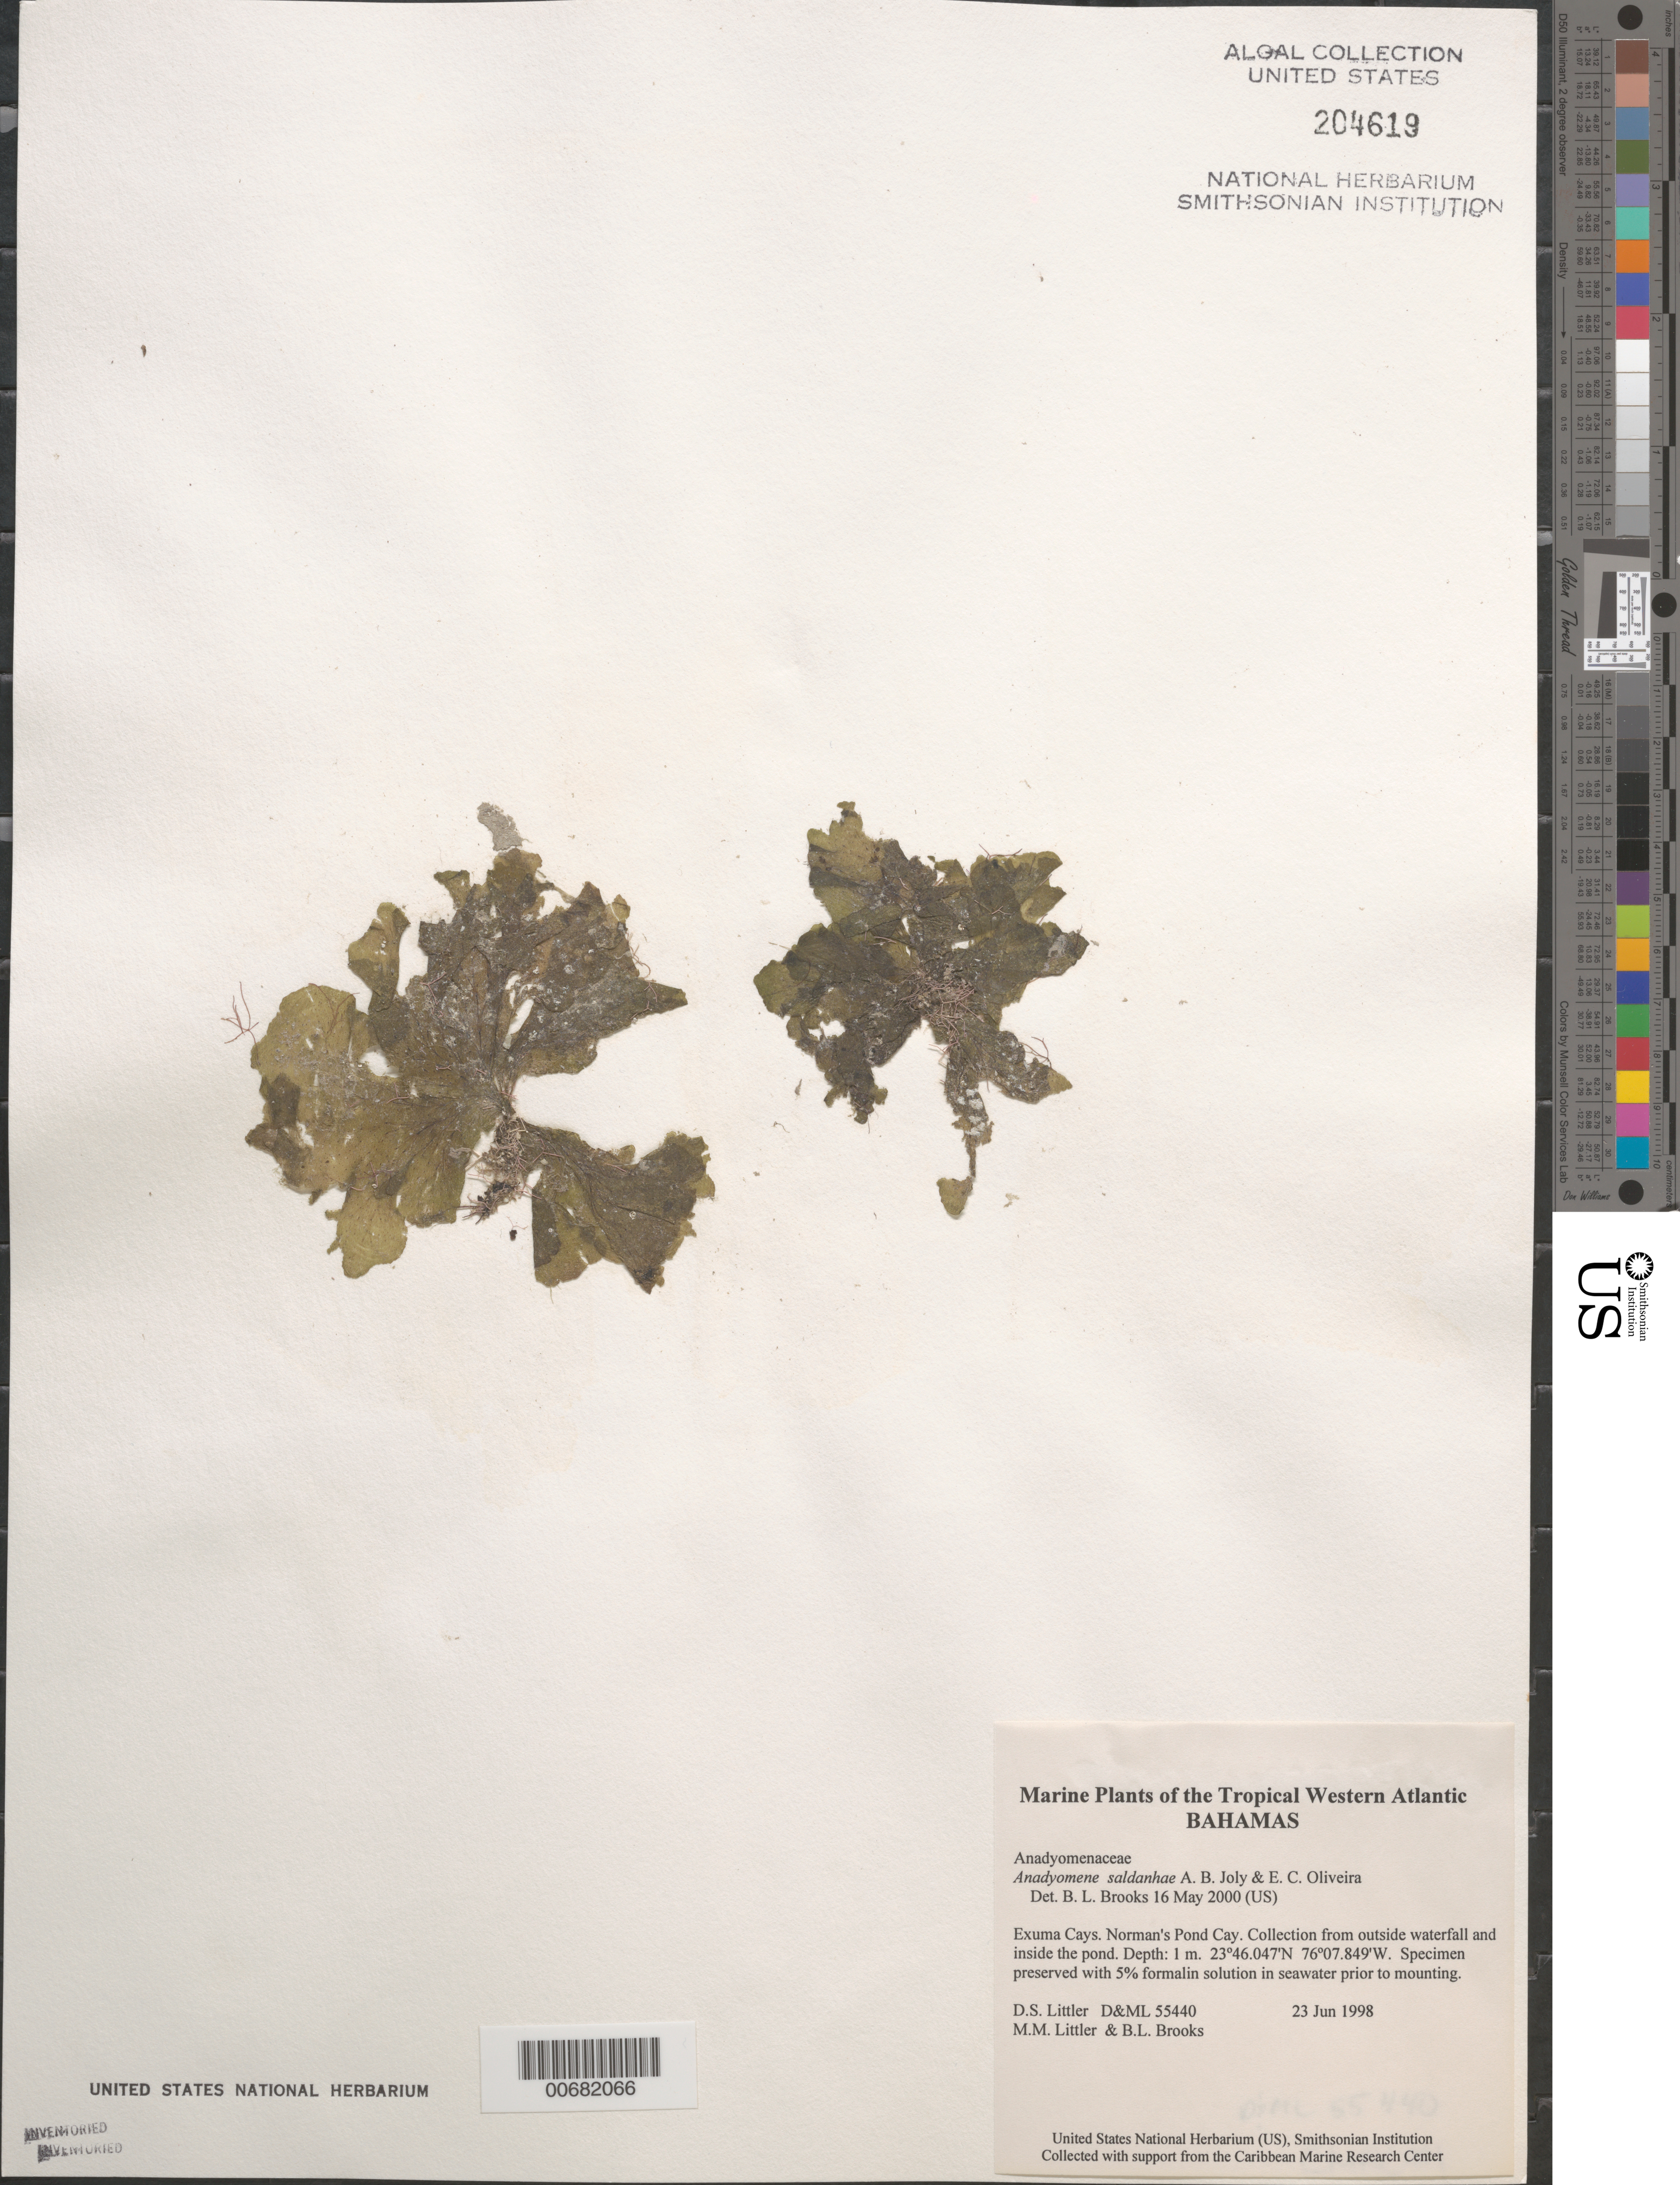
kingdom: Plantae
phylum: Chlorophyta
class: Ulvophyceae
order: Cladophorales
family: Anadyomenaceae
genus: Anadyomene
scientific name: Anadyomene saldanhae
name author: A.B. Joly & E.C. Oliveira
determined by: Brooks, B. L., (BOT), Smithsonian Institution - National Museum of Natural History (UNITED STATES)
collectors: D. S. Littler, M. M. Littler & B. Brooks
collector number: D&ML 55440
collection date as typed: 23 Jun 1998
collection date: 1998-06-23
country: Bahamas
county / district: Exuma District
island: Norman's Pond Cay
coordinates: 23 46.047' N, 76 07.849' W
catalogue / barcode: US 204619